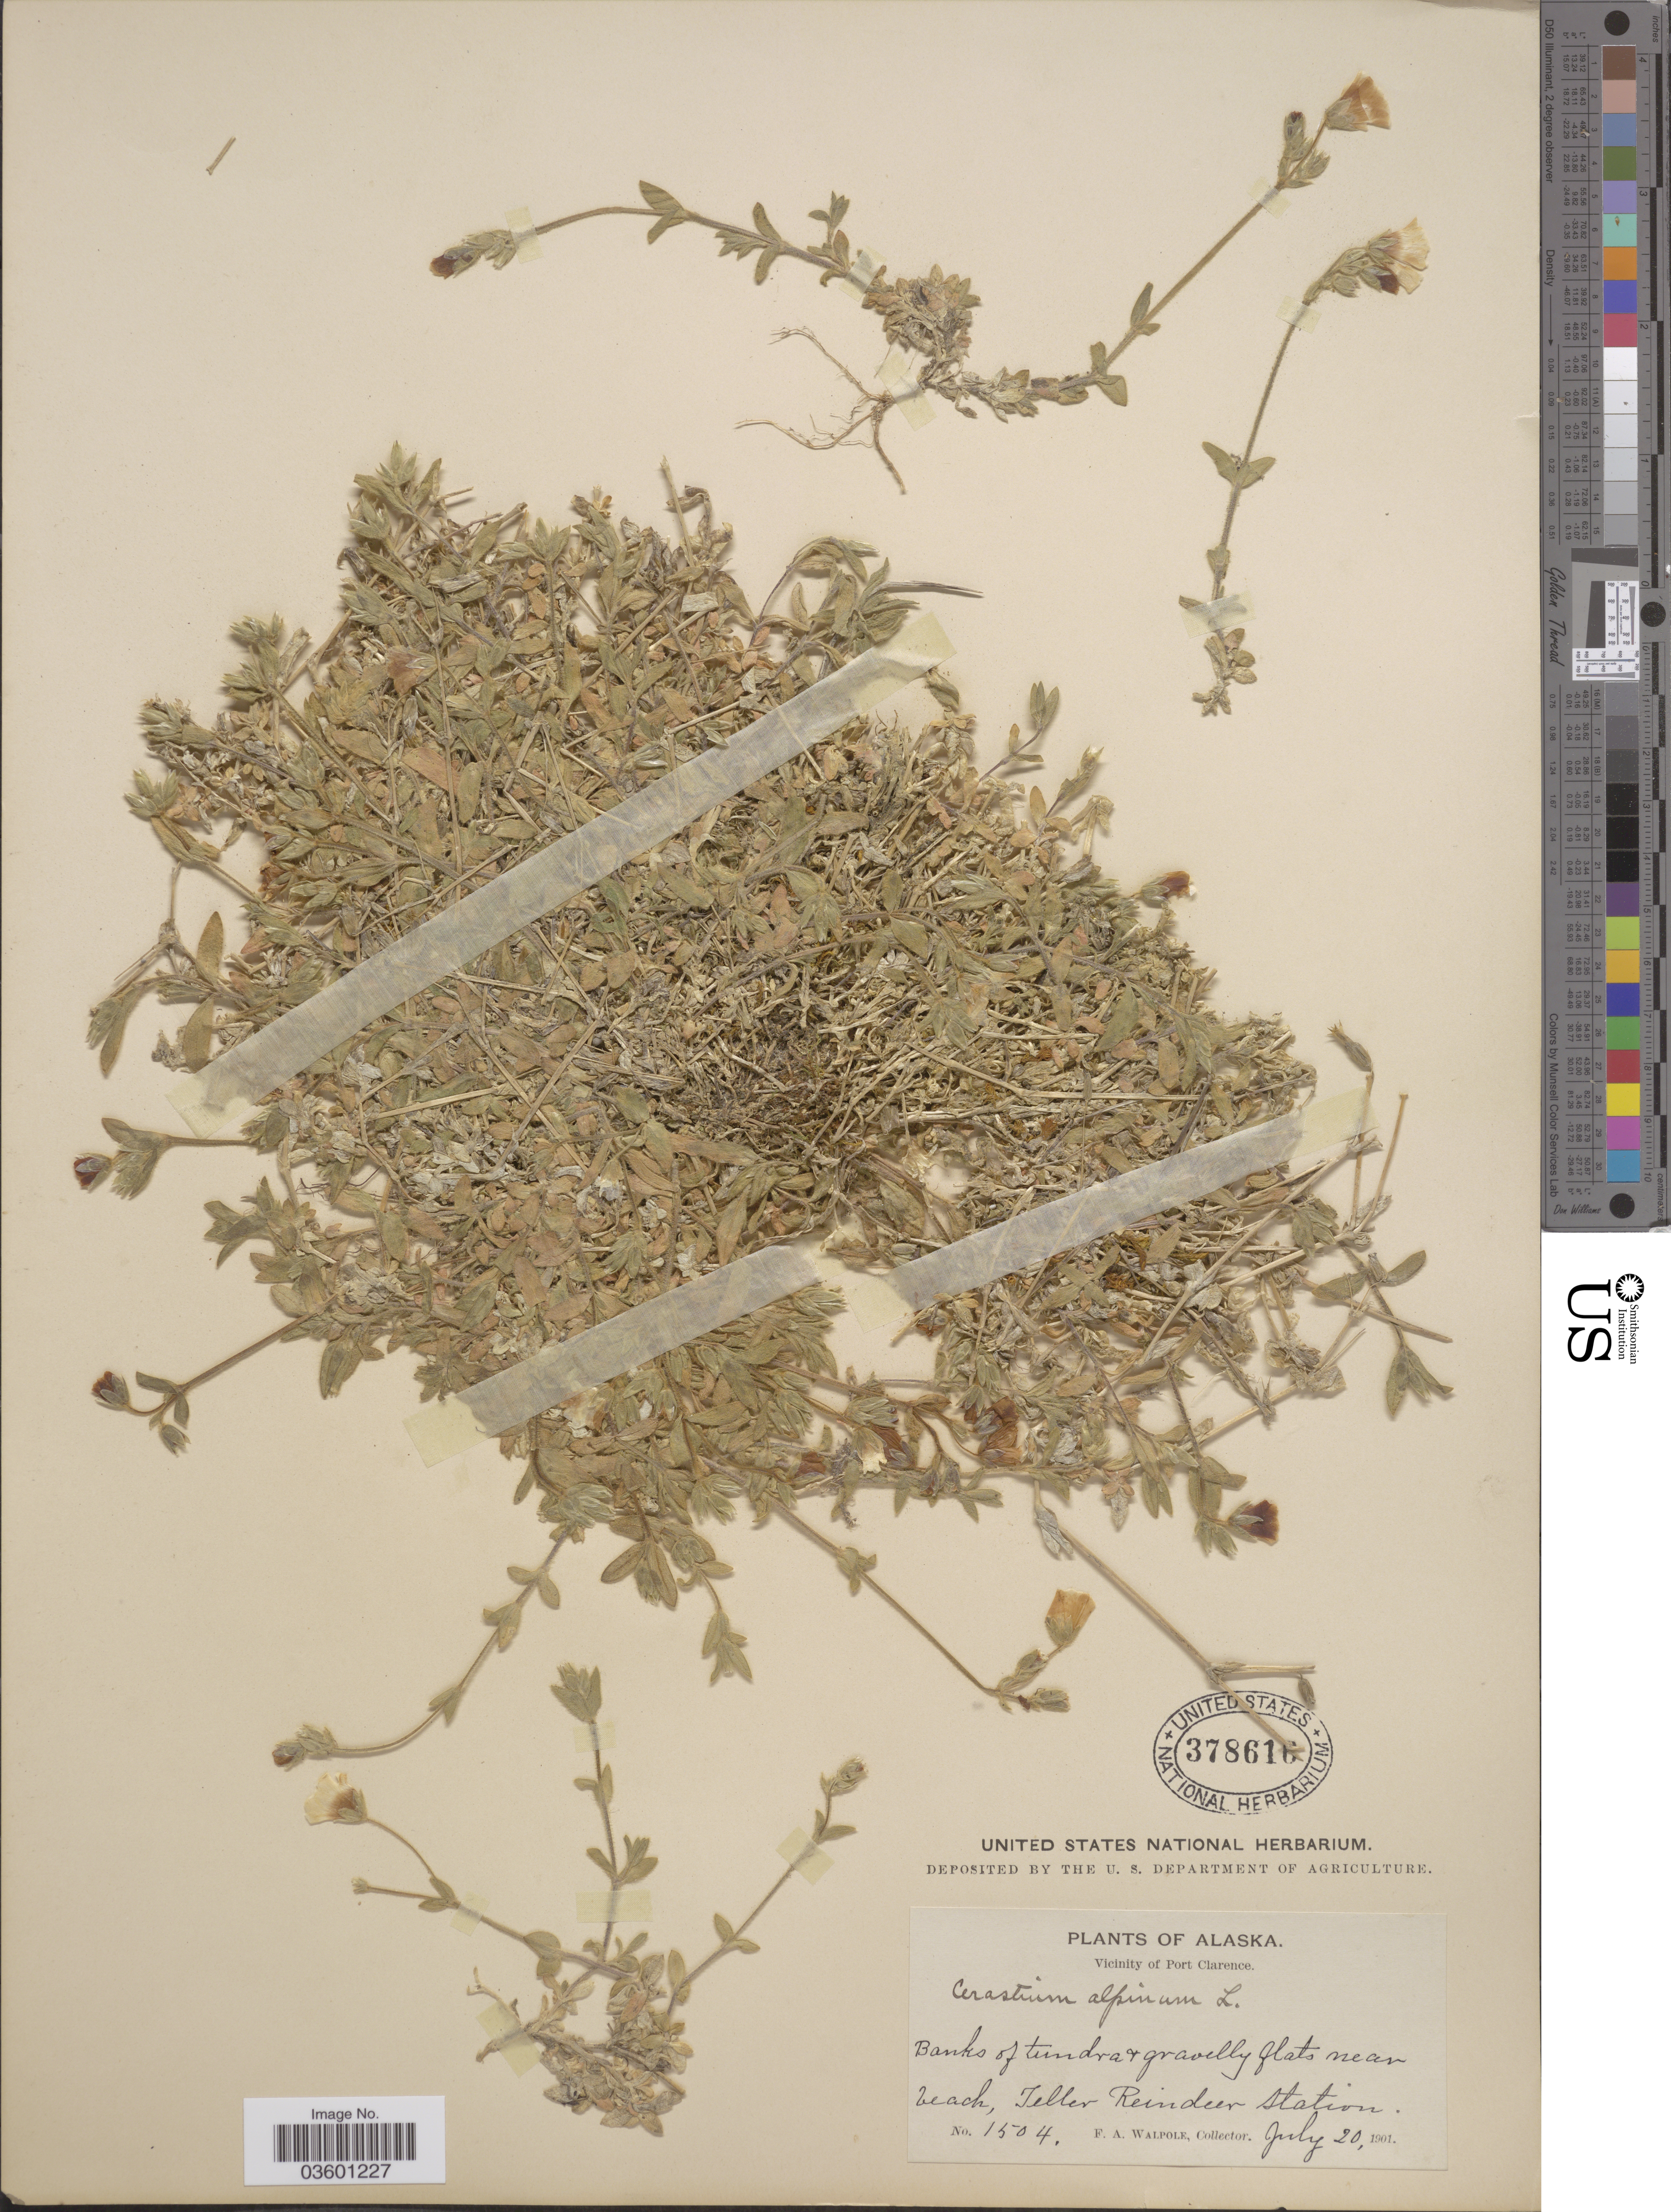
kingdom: Plantae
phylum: Tracheophyta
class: Magnoliopsida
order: Caryophyllales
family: Caryophyllaceae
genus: Cerastium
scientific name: Cerastium beeringianum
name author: Cham. & Schltdl.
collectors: F. Walpole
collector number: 1504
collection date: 1901-07-20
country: United States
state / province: Alaska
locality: Vicinity of Port Clarence. Teller Reindeer Station.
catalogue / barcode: US 378616